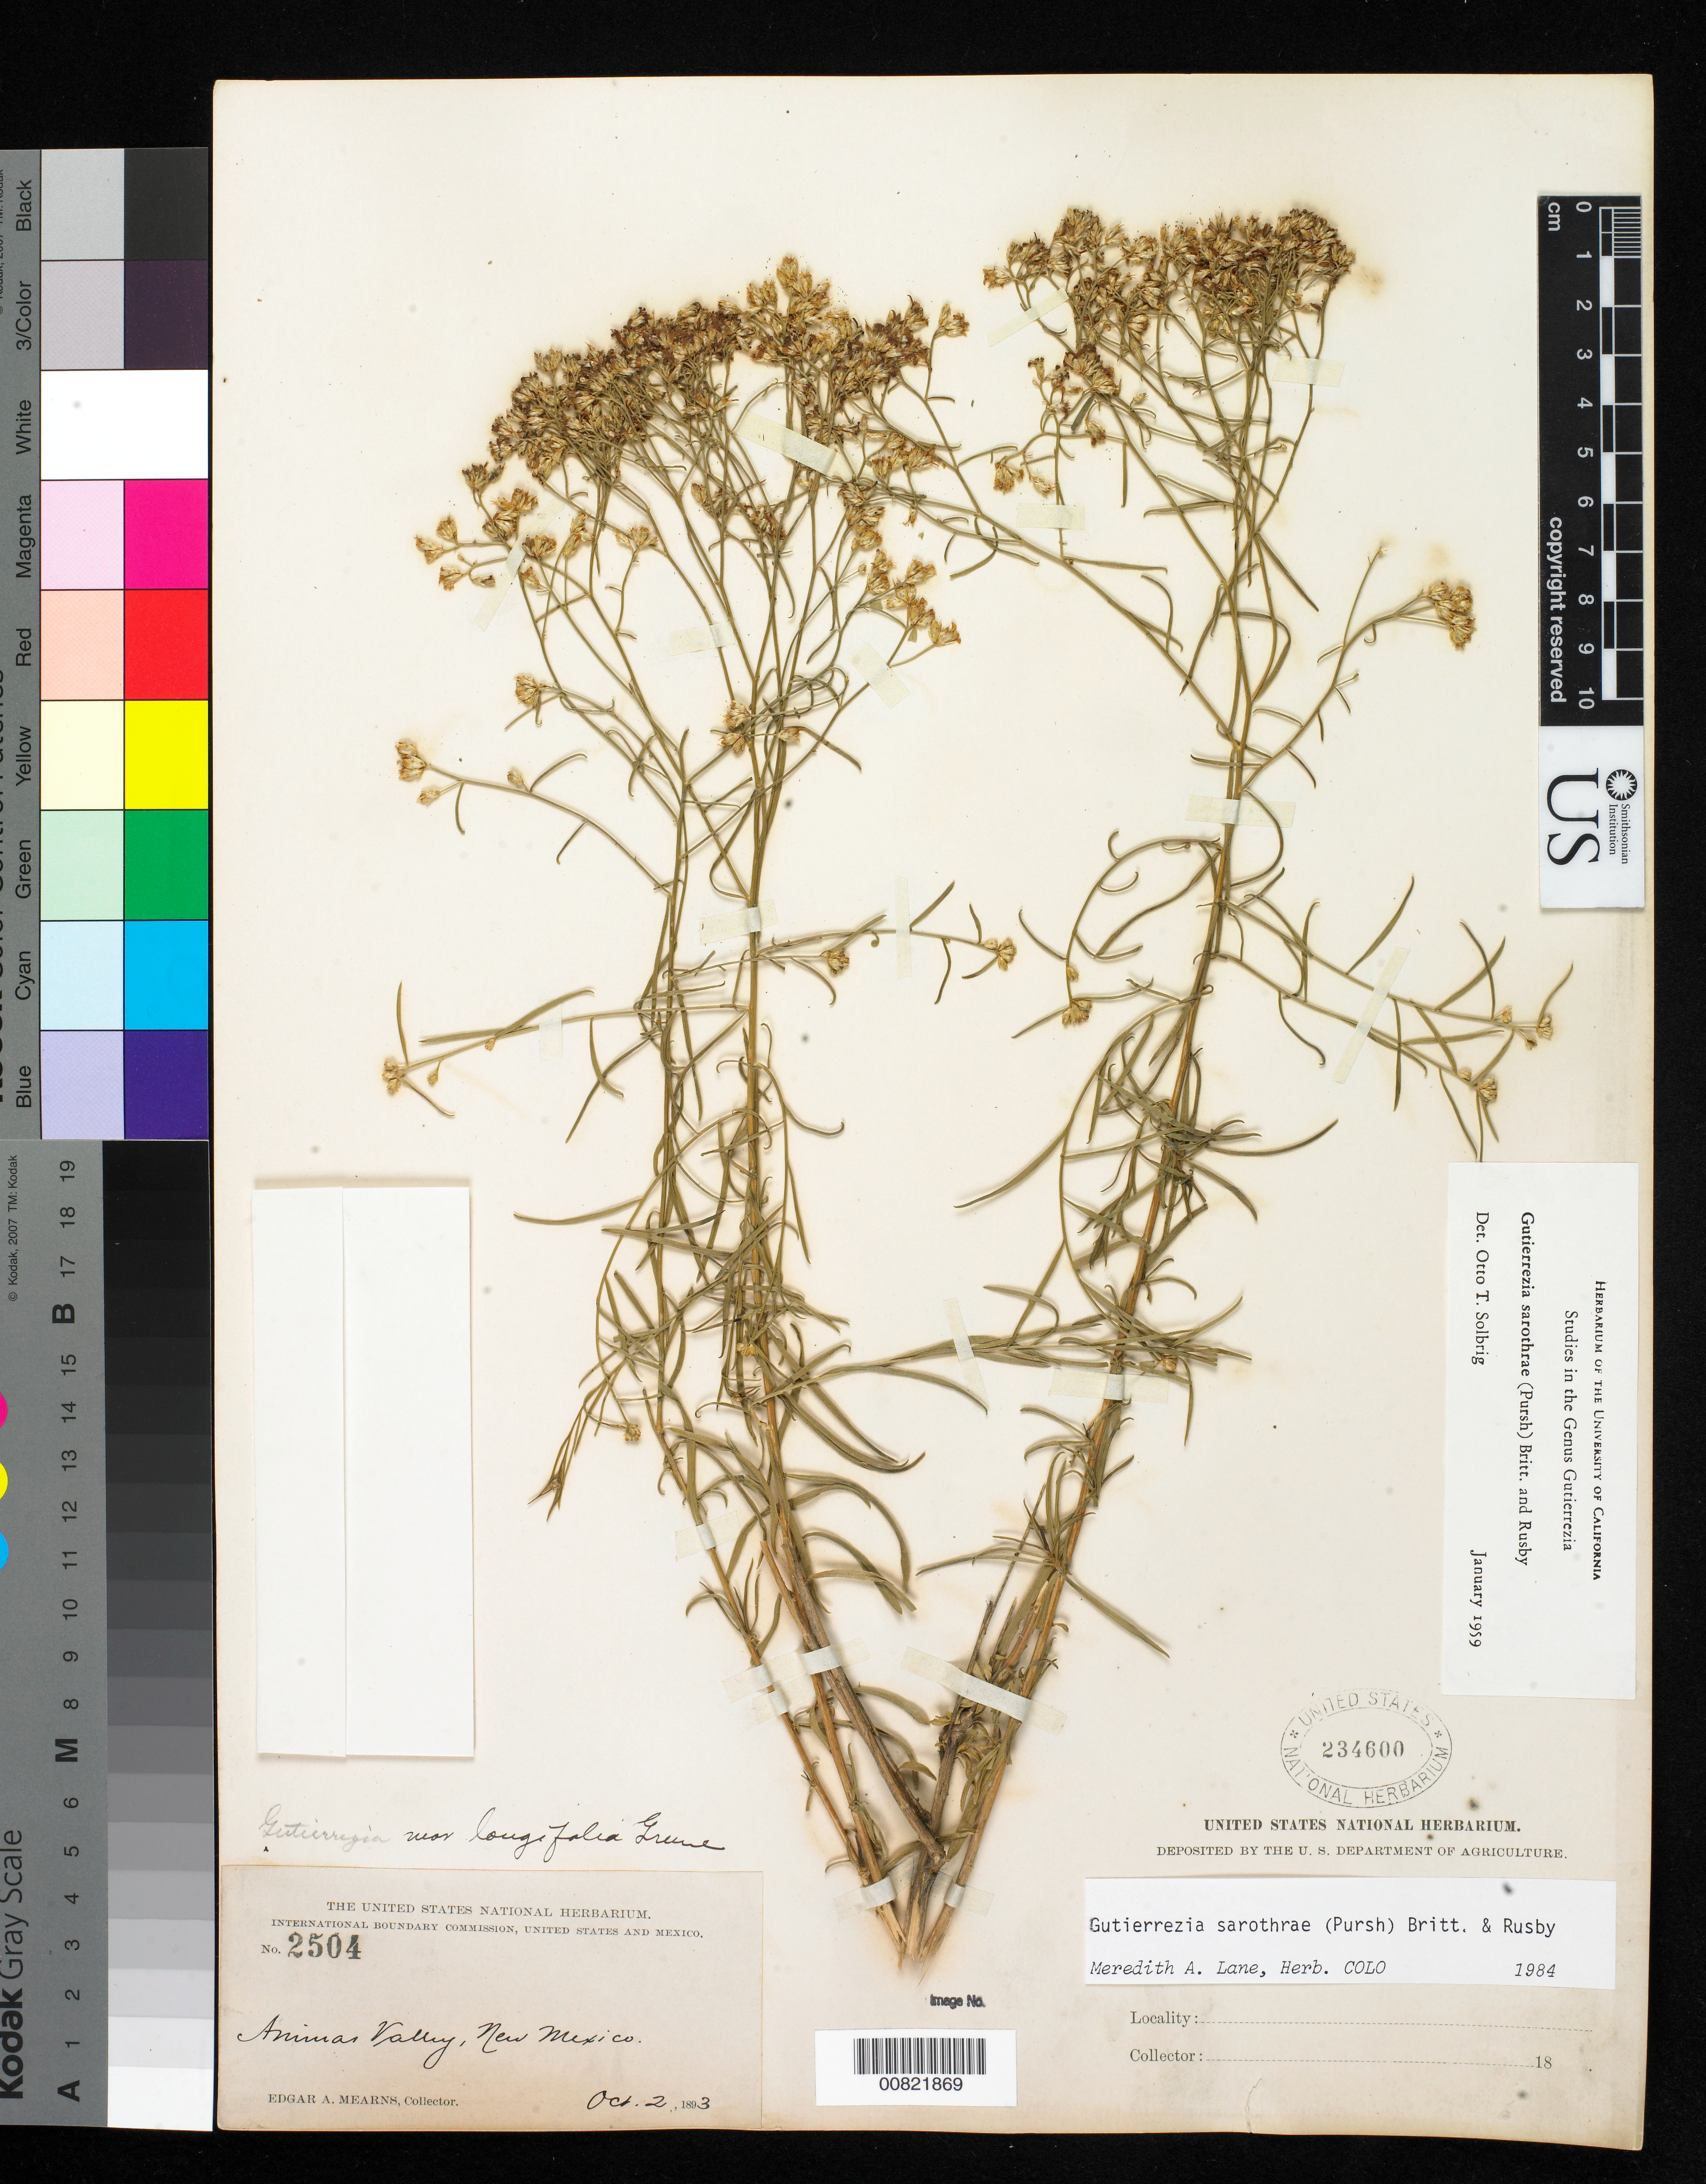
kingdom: Plantae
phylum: Tracheophyta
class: Magnoliopsida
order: Asterales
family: Asteraceae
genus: Gutierrezia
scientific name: Gutierrezia sarothrae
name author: (Pursh) Britton & Rusby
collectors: E. A. Mearns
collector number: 2504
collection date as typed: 02 Oct 1893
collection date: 1893-10-02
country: United States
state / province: New Mexico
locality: Animas Valley, New Mexico.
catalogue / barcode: US 234600